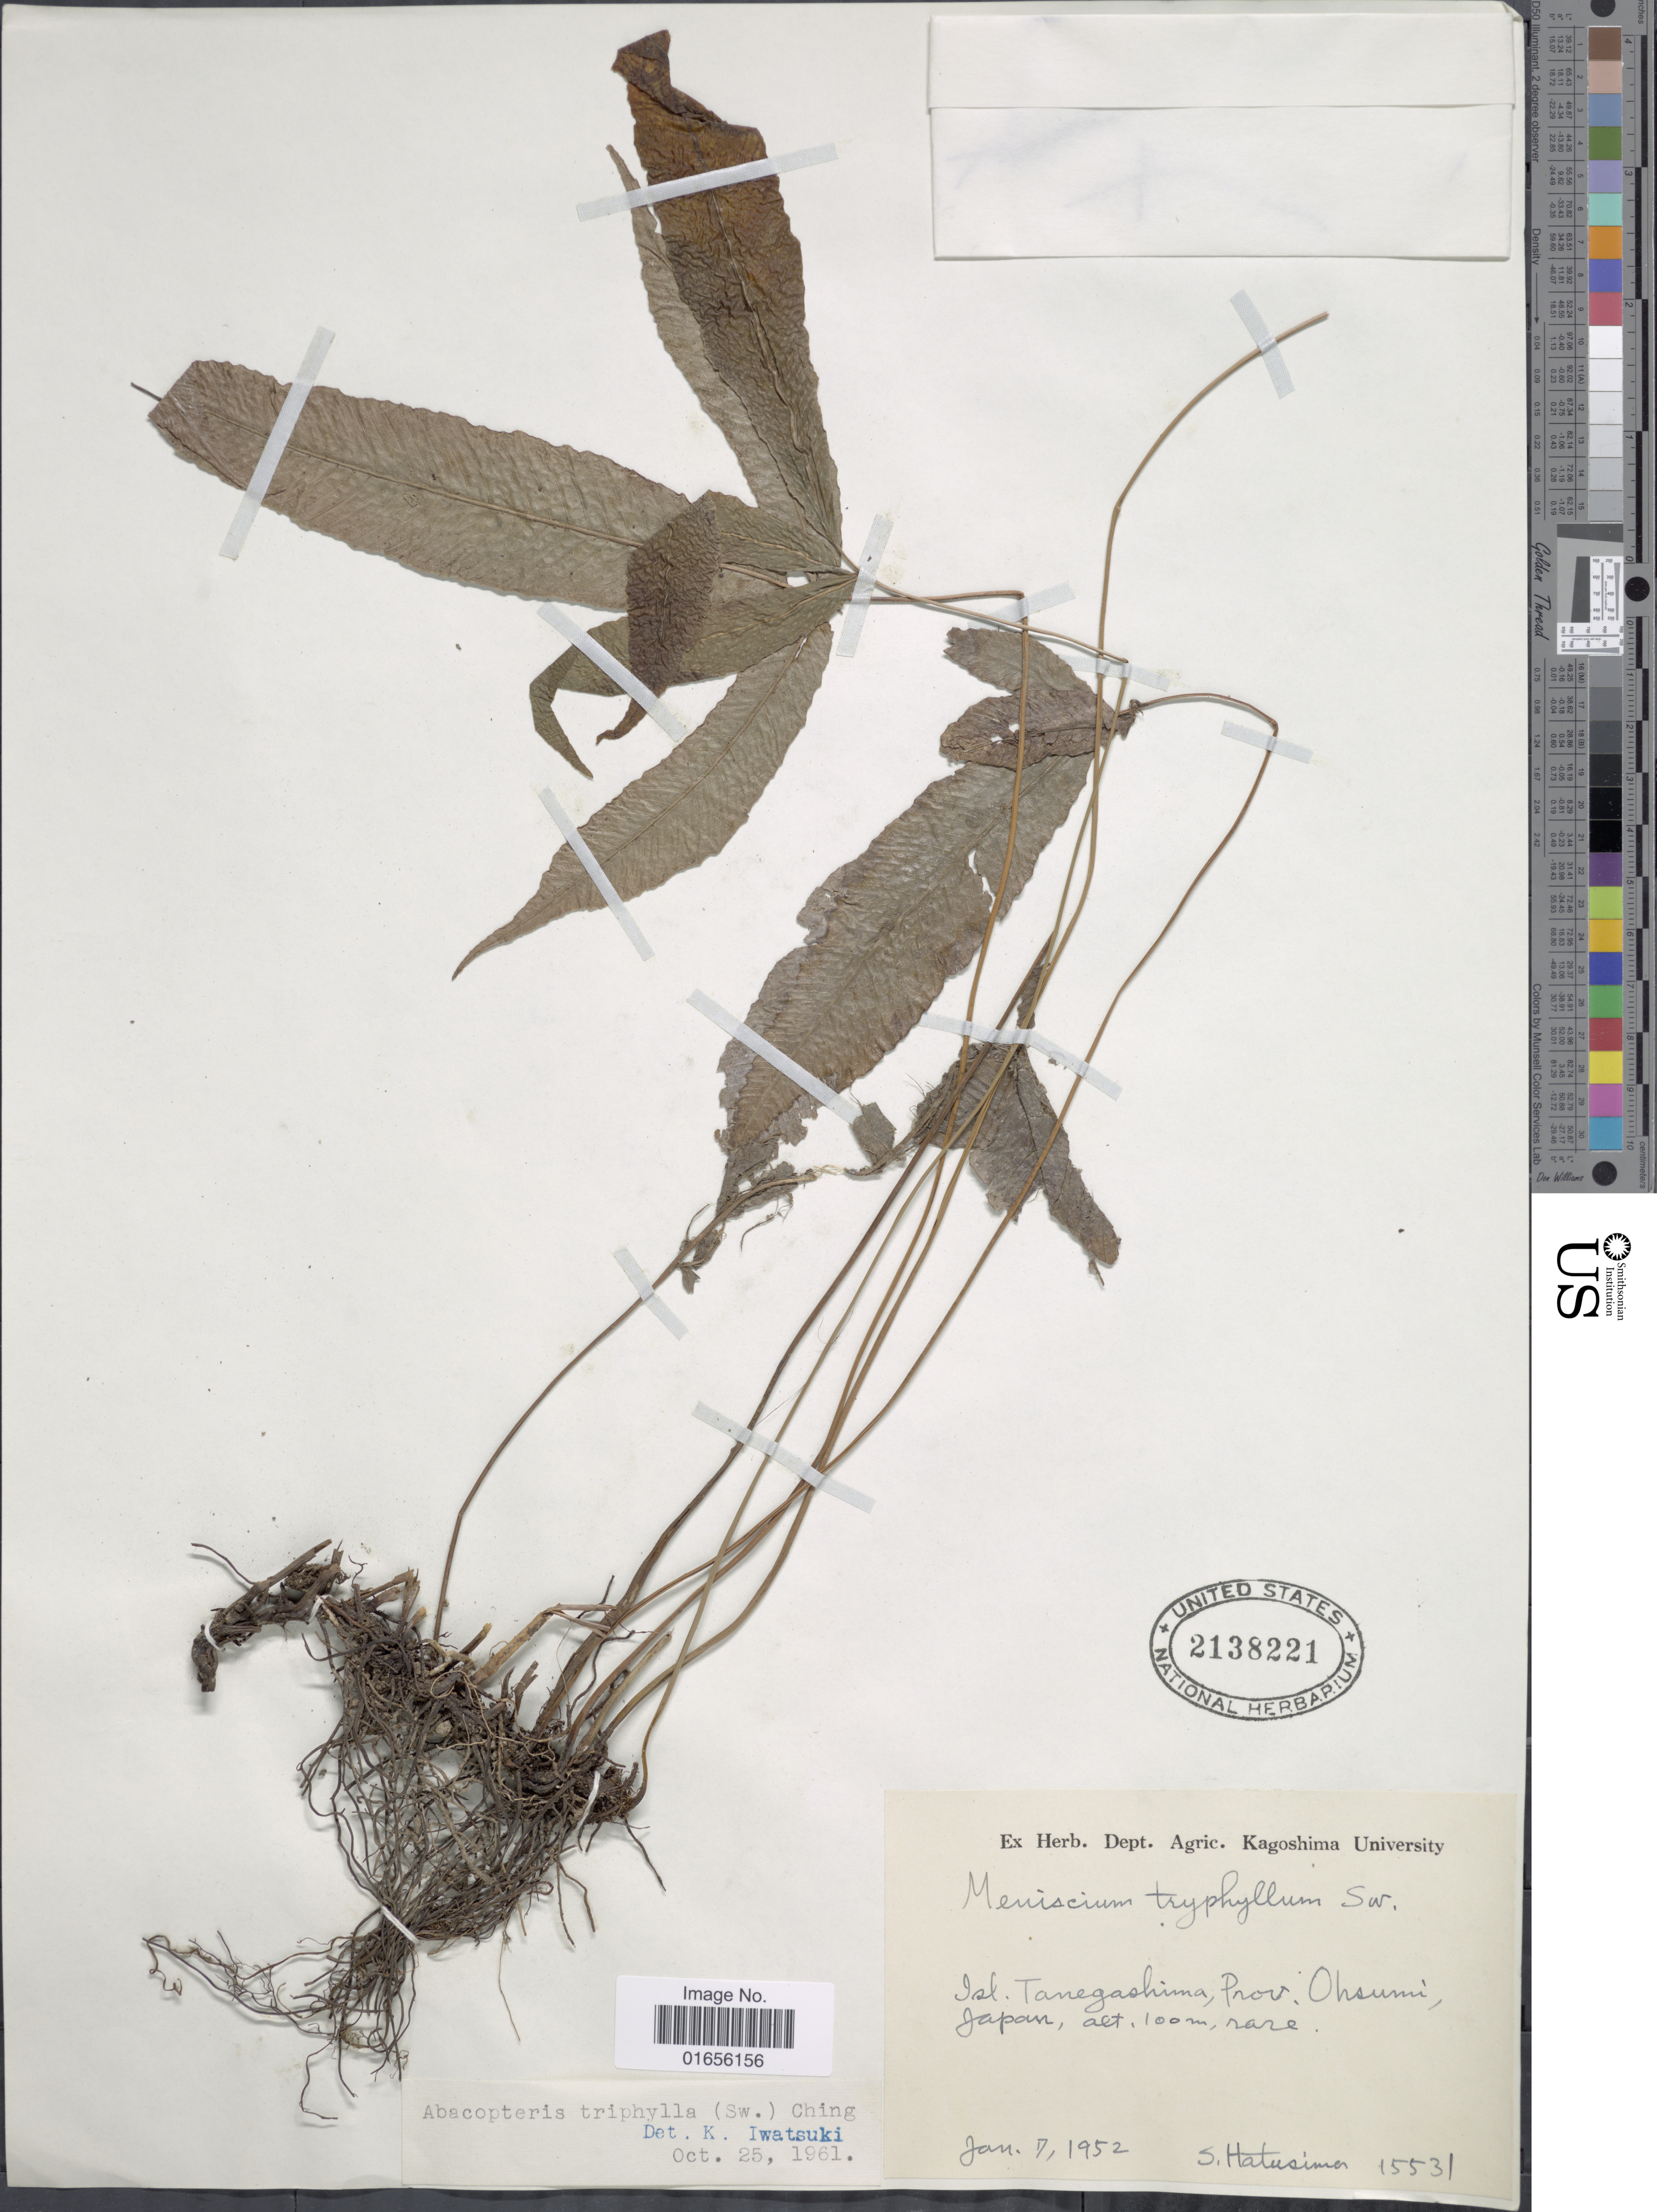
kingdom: Plantae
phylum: Tracheophyta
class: Polypodiopsida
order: Polypodiales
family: Thelypteridaceae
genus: Pronephrium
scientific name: Pronephrium triphyllum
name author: (Sw.) Holttum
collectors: S. Hatusima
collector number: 15531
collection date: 1952-01-07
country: Japan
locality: Isl. Tanegashima, Prov. Ohsumi, Japan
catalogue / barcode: US 2138221